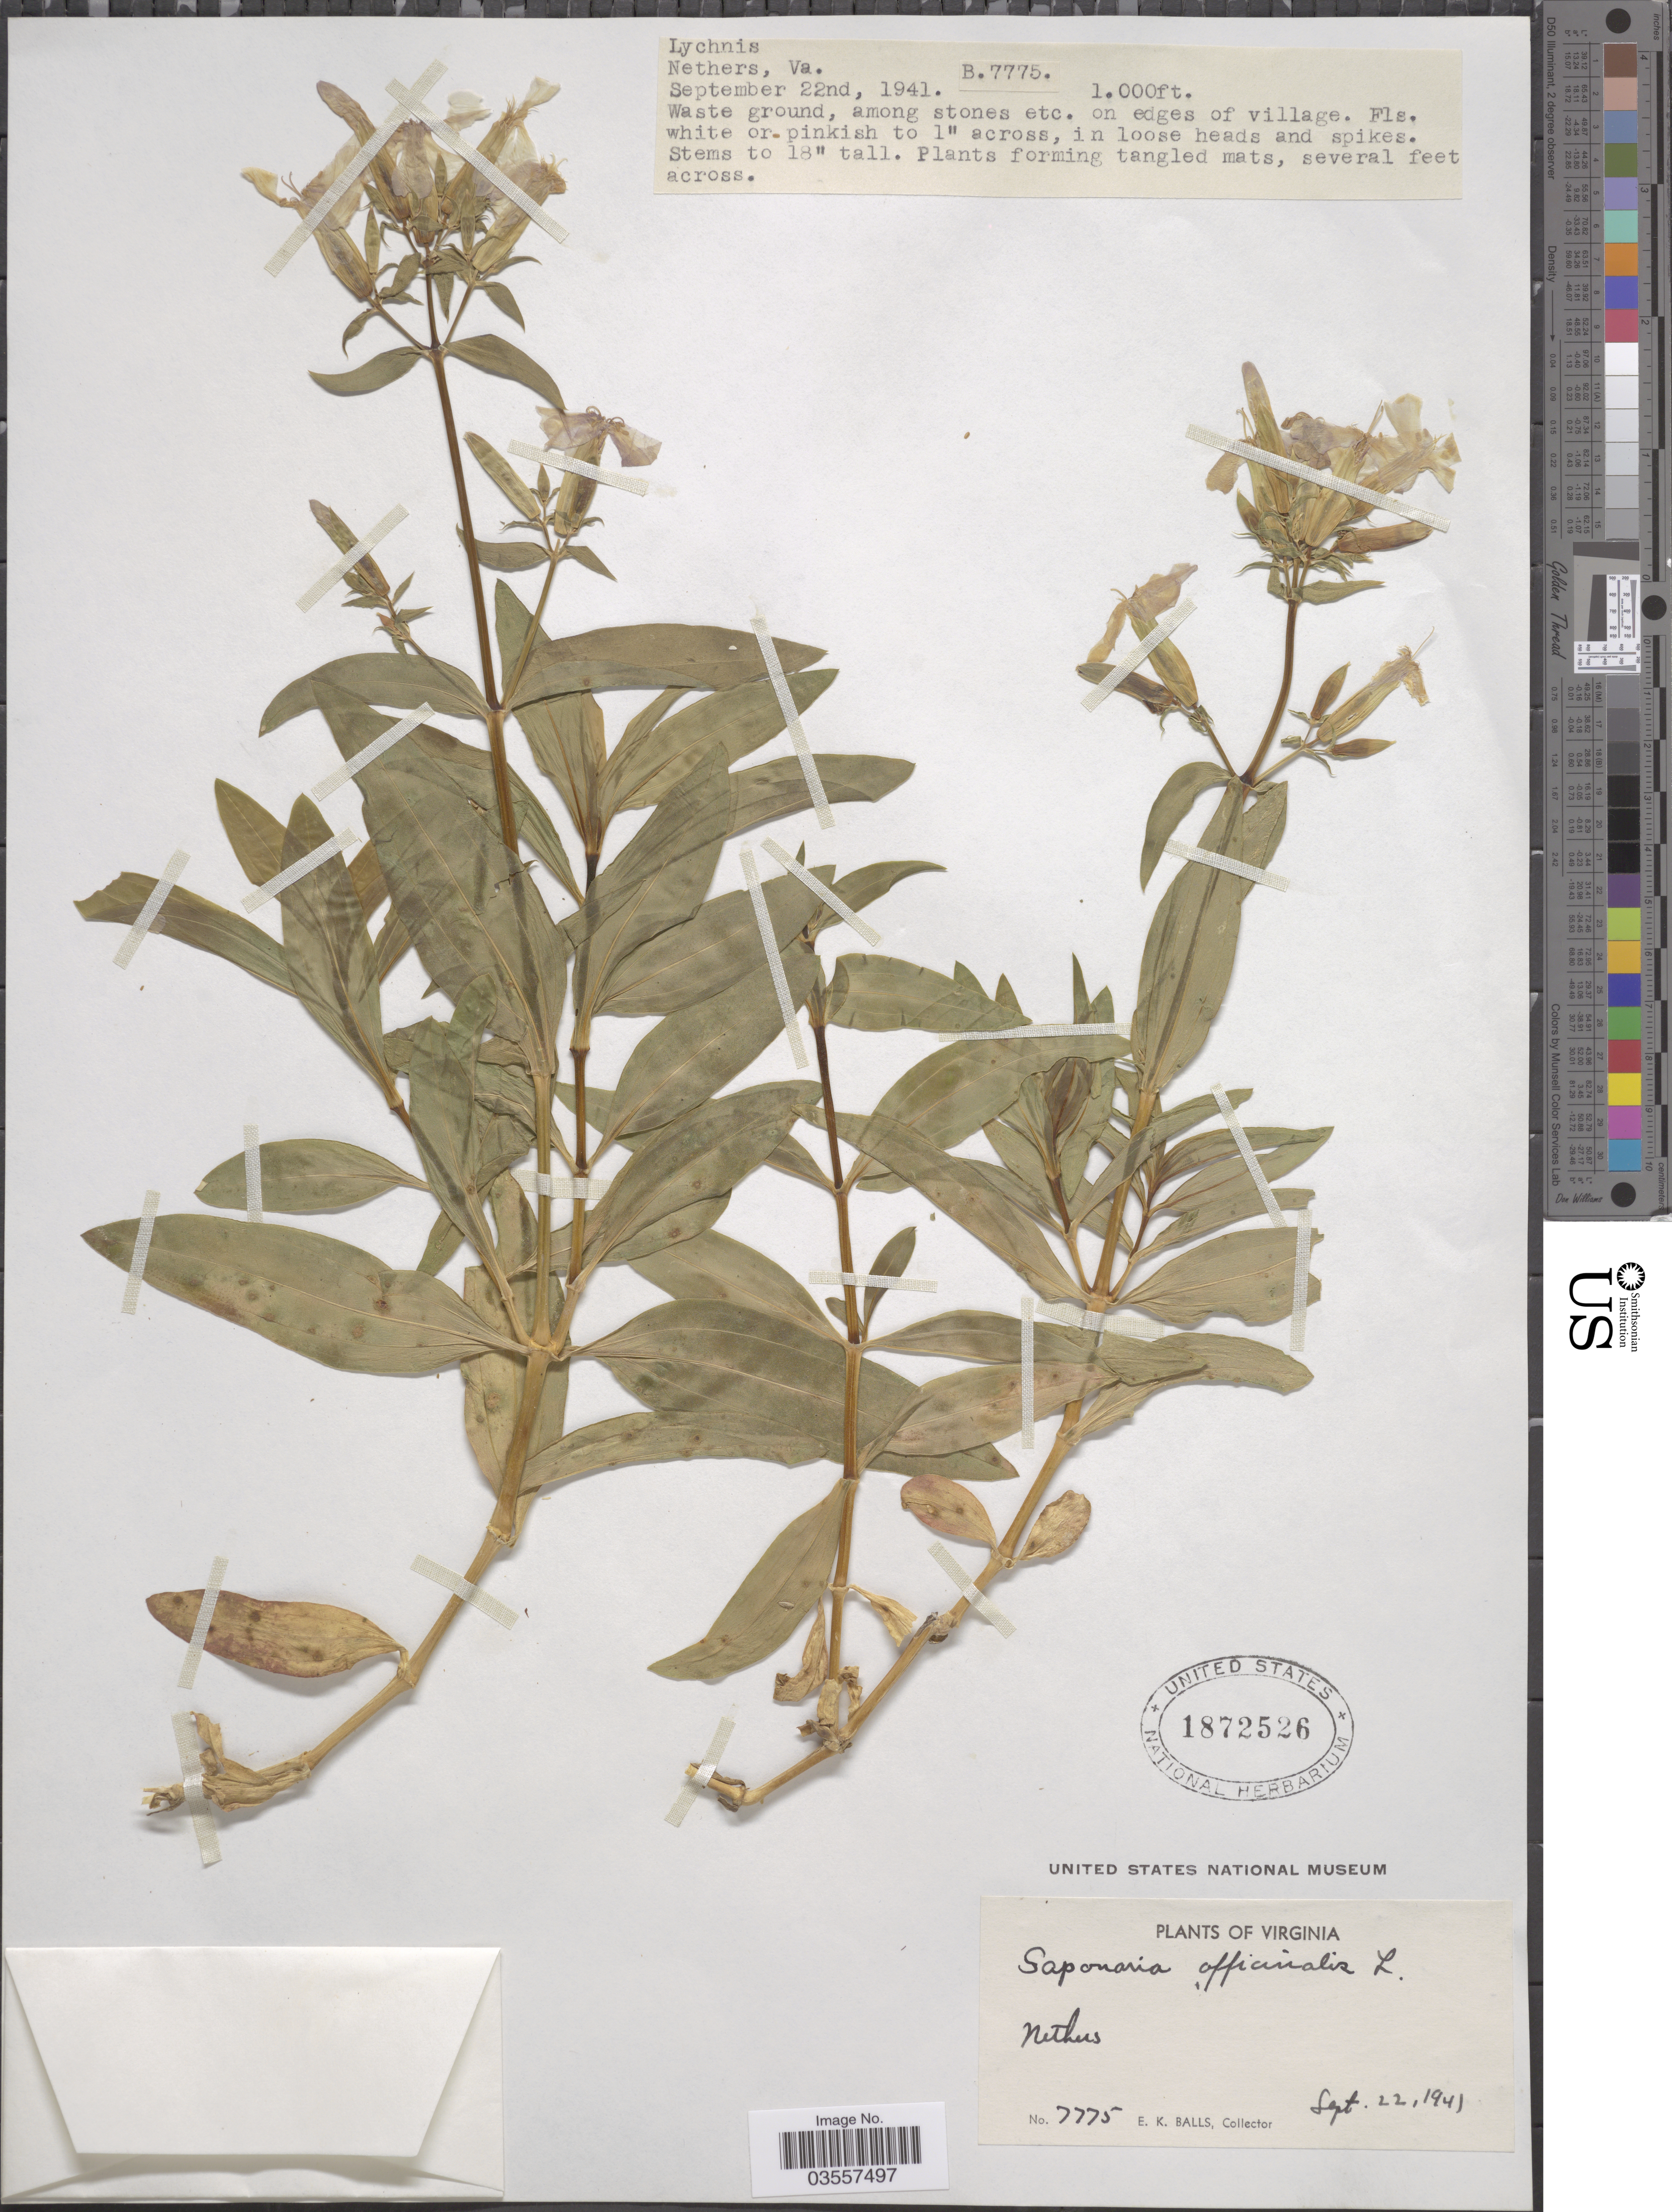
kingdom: Plantae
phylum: Tracheophyta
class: Magnoliopsida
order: Caryophyllales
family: Caryophyllaceae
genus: Saponaria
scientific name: Saponaria officinalis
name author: L.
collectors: E. K. Balls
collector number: B.7775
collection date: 1941-09-22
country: United States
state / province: Virginia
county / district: Madison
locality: Nethers.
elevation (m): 305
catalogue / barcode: US 1872526